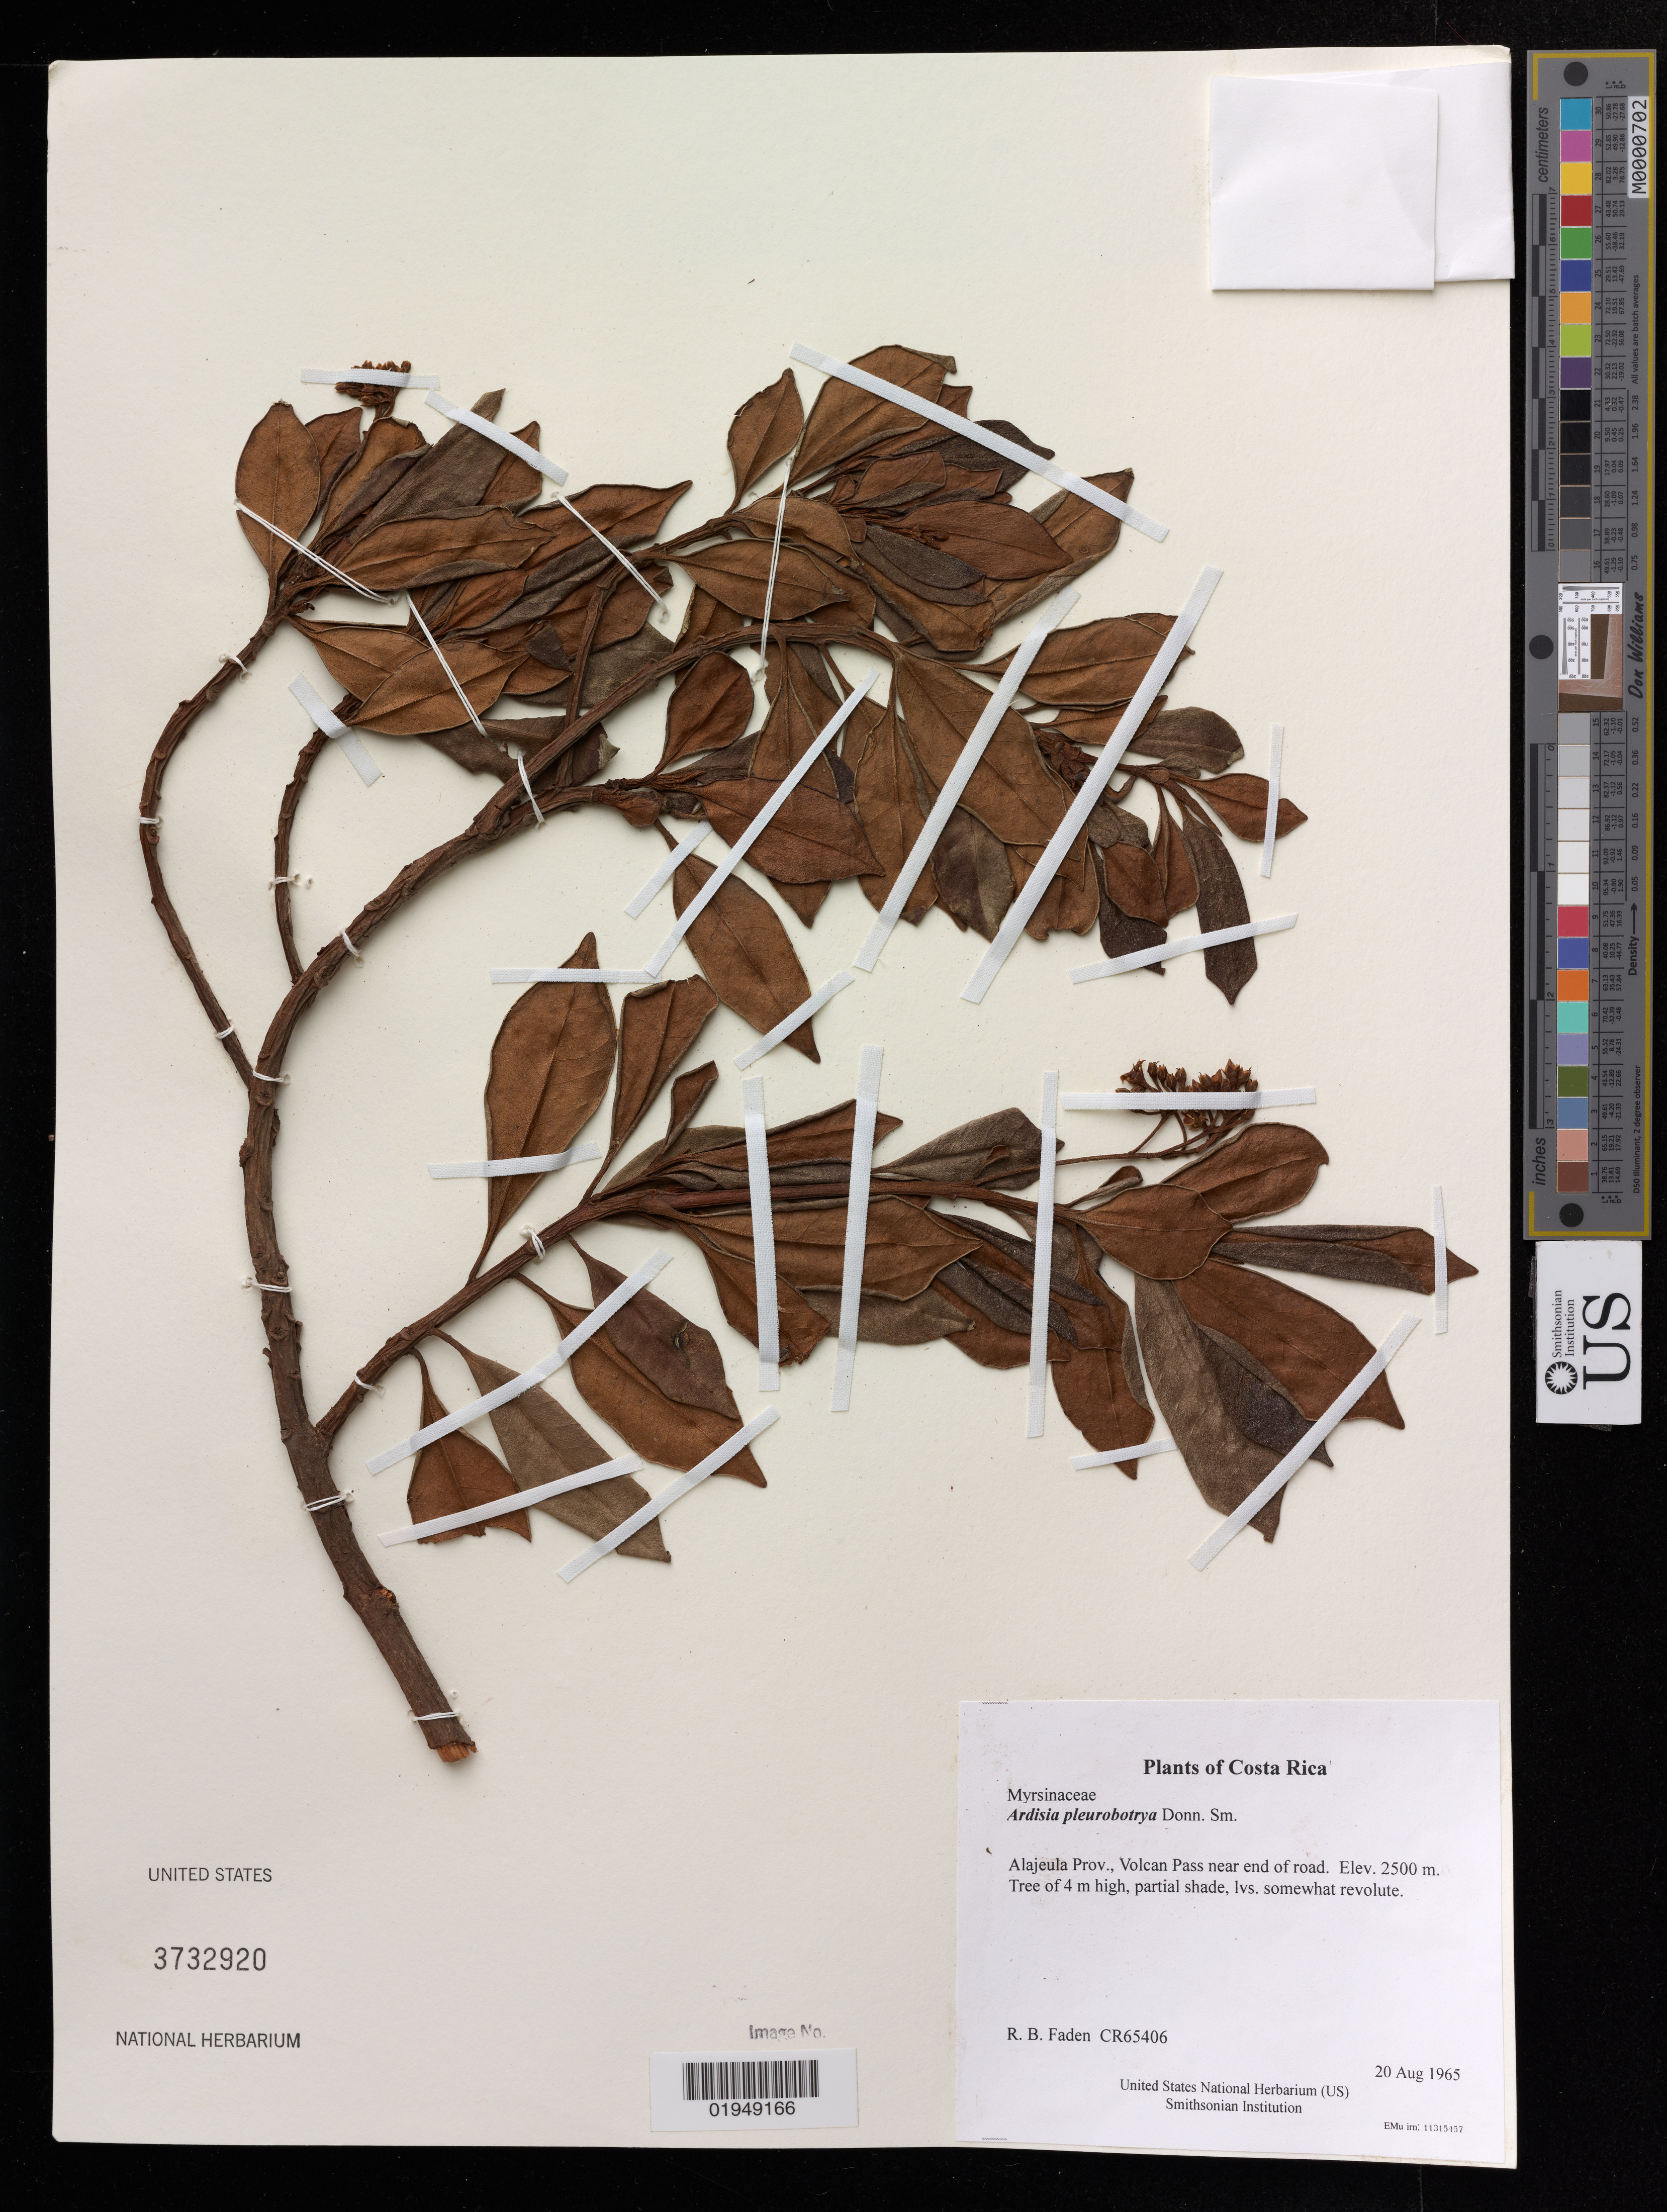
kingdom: Plantae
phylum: Tracheophyta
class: Magnoliopsida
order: Ericales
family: Primulaceae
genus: Ardisia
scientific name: Ardisia pleurobotrya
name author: Donn. Sm.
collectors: R. B. Faden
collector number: CR65406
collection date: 1965-08-20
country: Costa Rica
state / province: Alajuela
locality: Volcan Pass near end of road.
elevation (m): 2500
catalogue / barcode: US 3732920